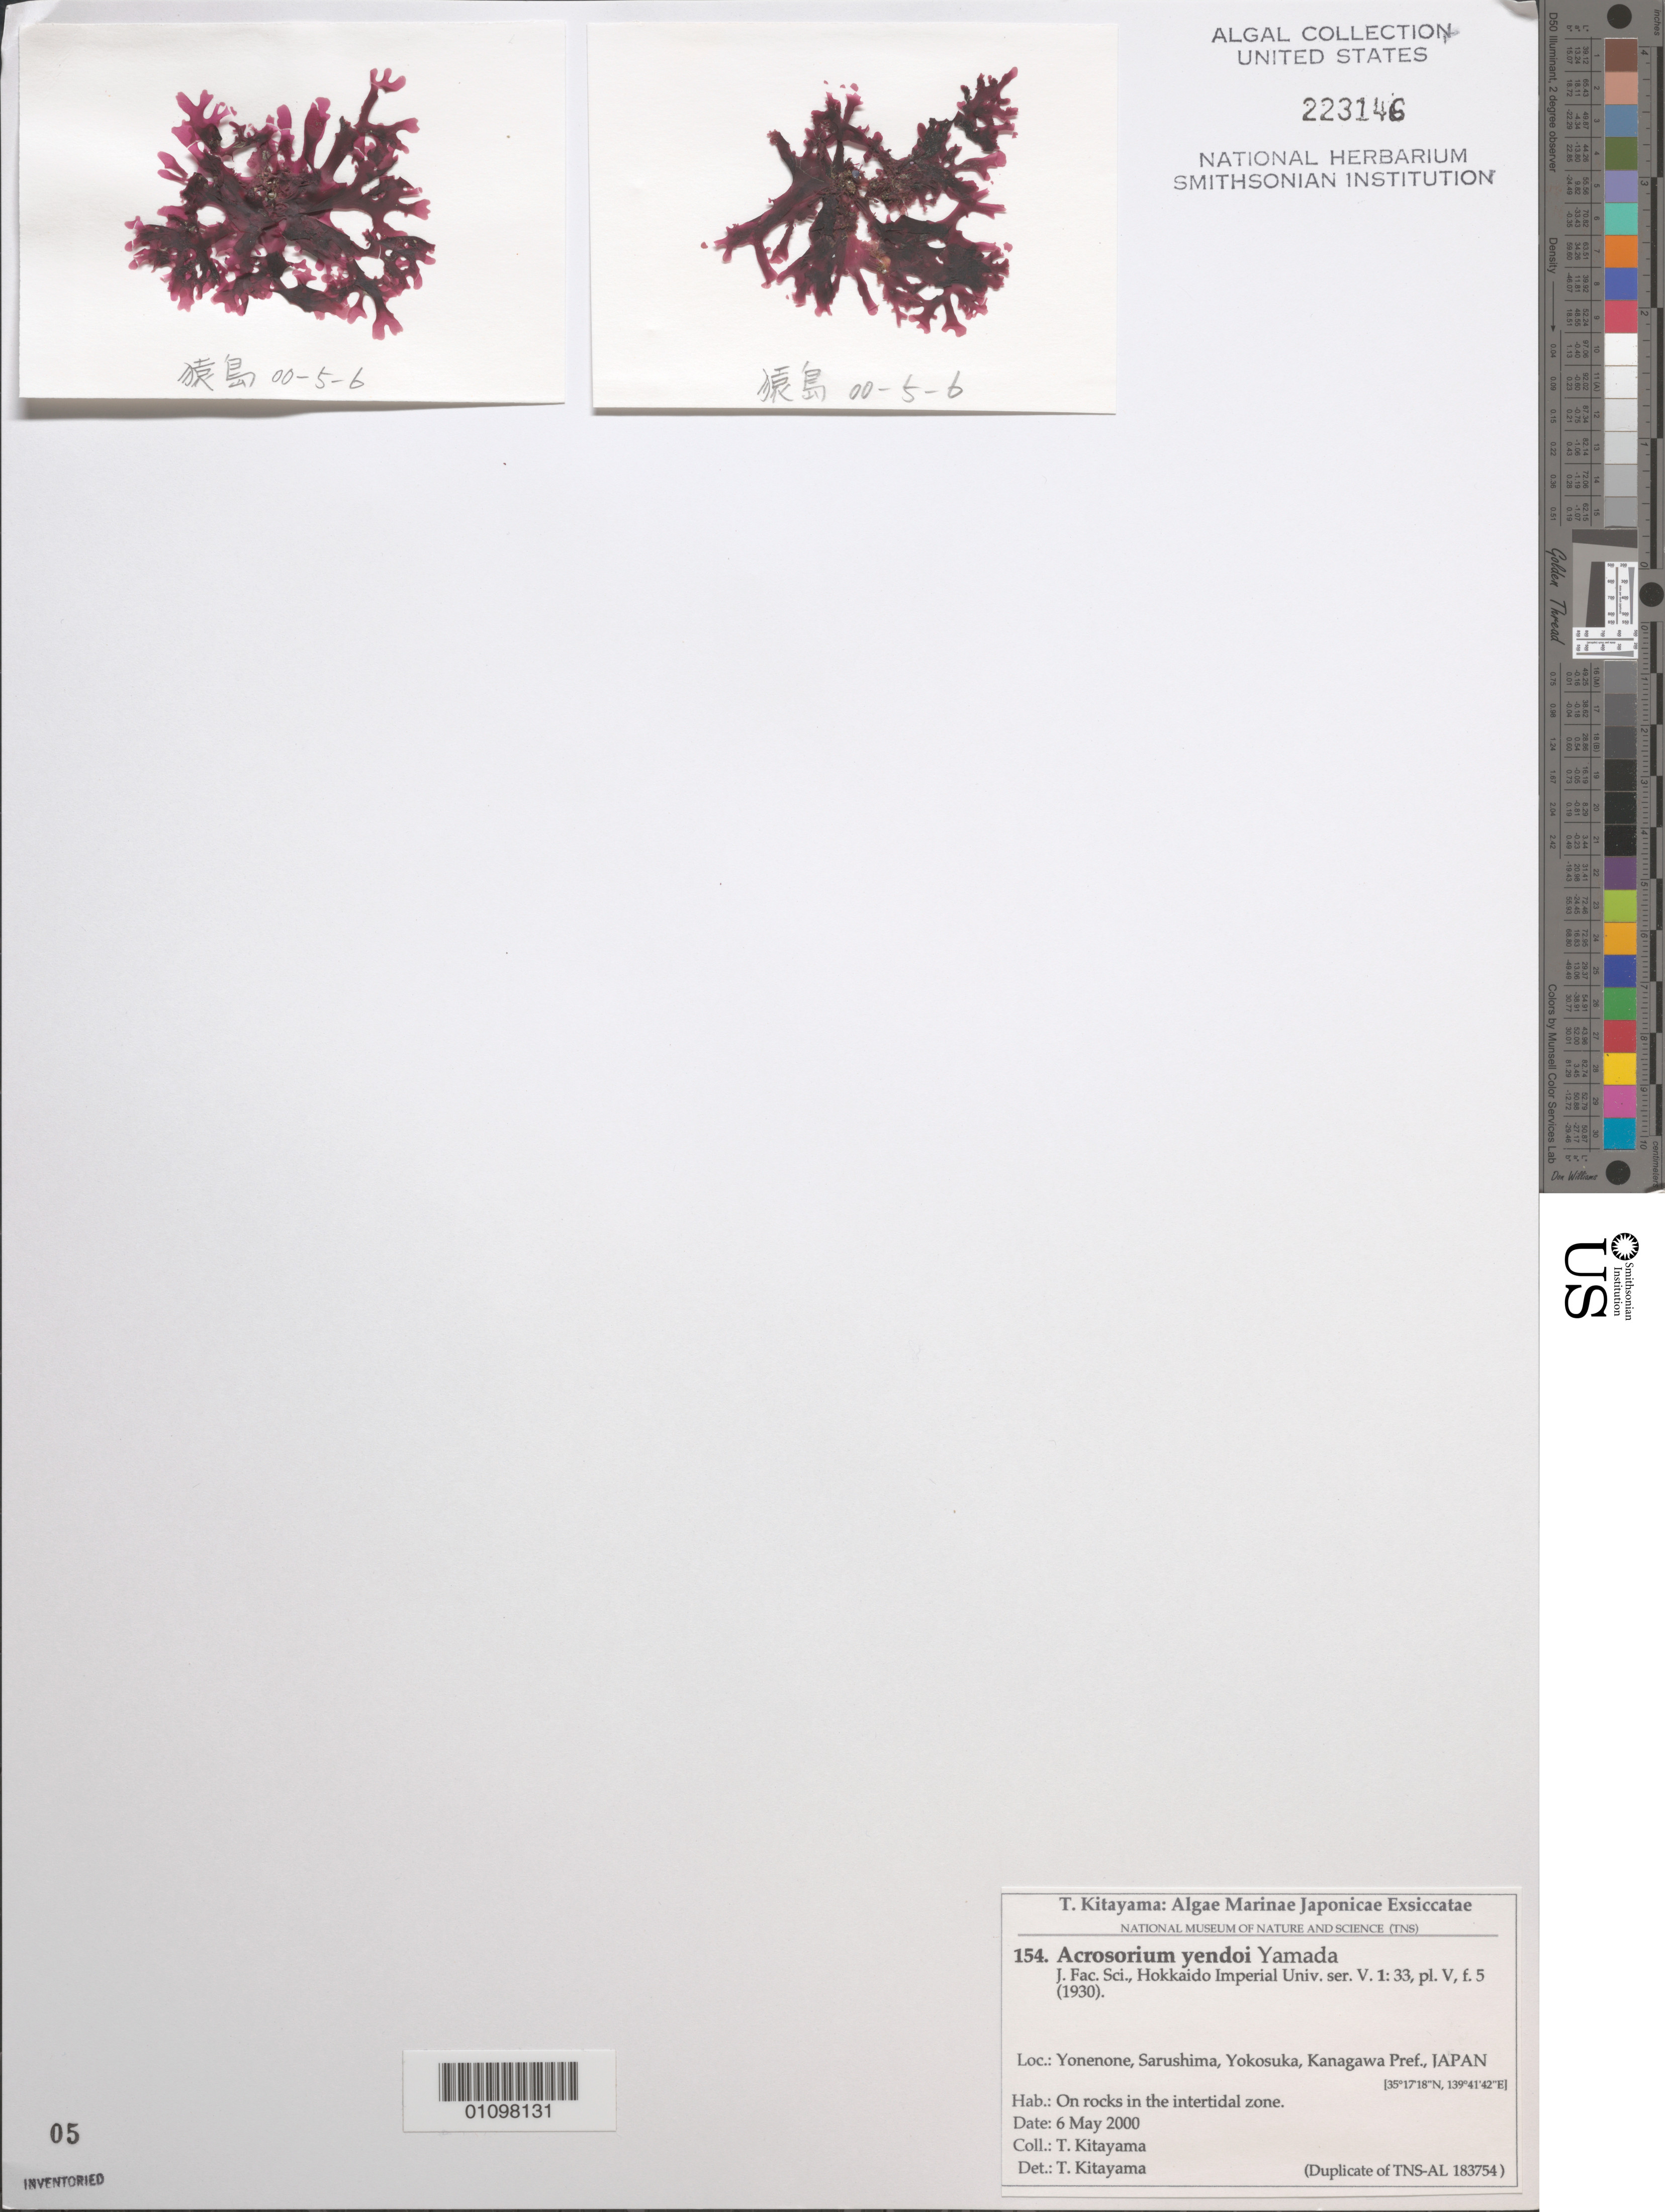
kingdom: Plantae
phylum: Rhodophyta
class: Florideophyceae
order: Ceramiales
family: Delesseriaceae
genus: Acrosorium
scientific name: Acrosorium yendoi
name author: Yamada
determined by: Kitayama, T.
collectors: T. Kitayama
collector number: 154 & TNS-AL 183754 Duplicate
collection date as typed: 06 May 2000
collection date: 2000-05-06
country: Japan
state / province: Kanagawa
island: Honshu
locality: Yonenone, Sarushima, Yokosuka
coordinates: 35 17'18"N, 139 41'42"E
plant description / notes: Kitayama, T., Algae Marinae Japonicae Exsiccatae, Fasc. VII (Nos. 151-175)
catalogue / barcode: US 223146